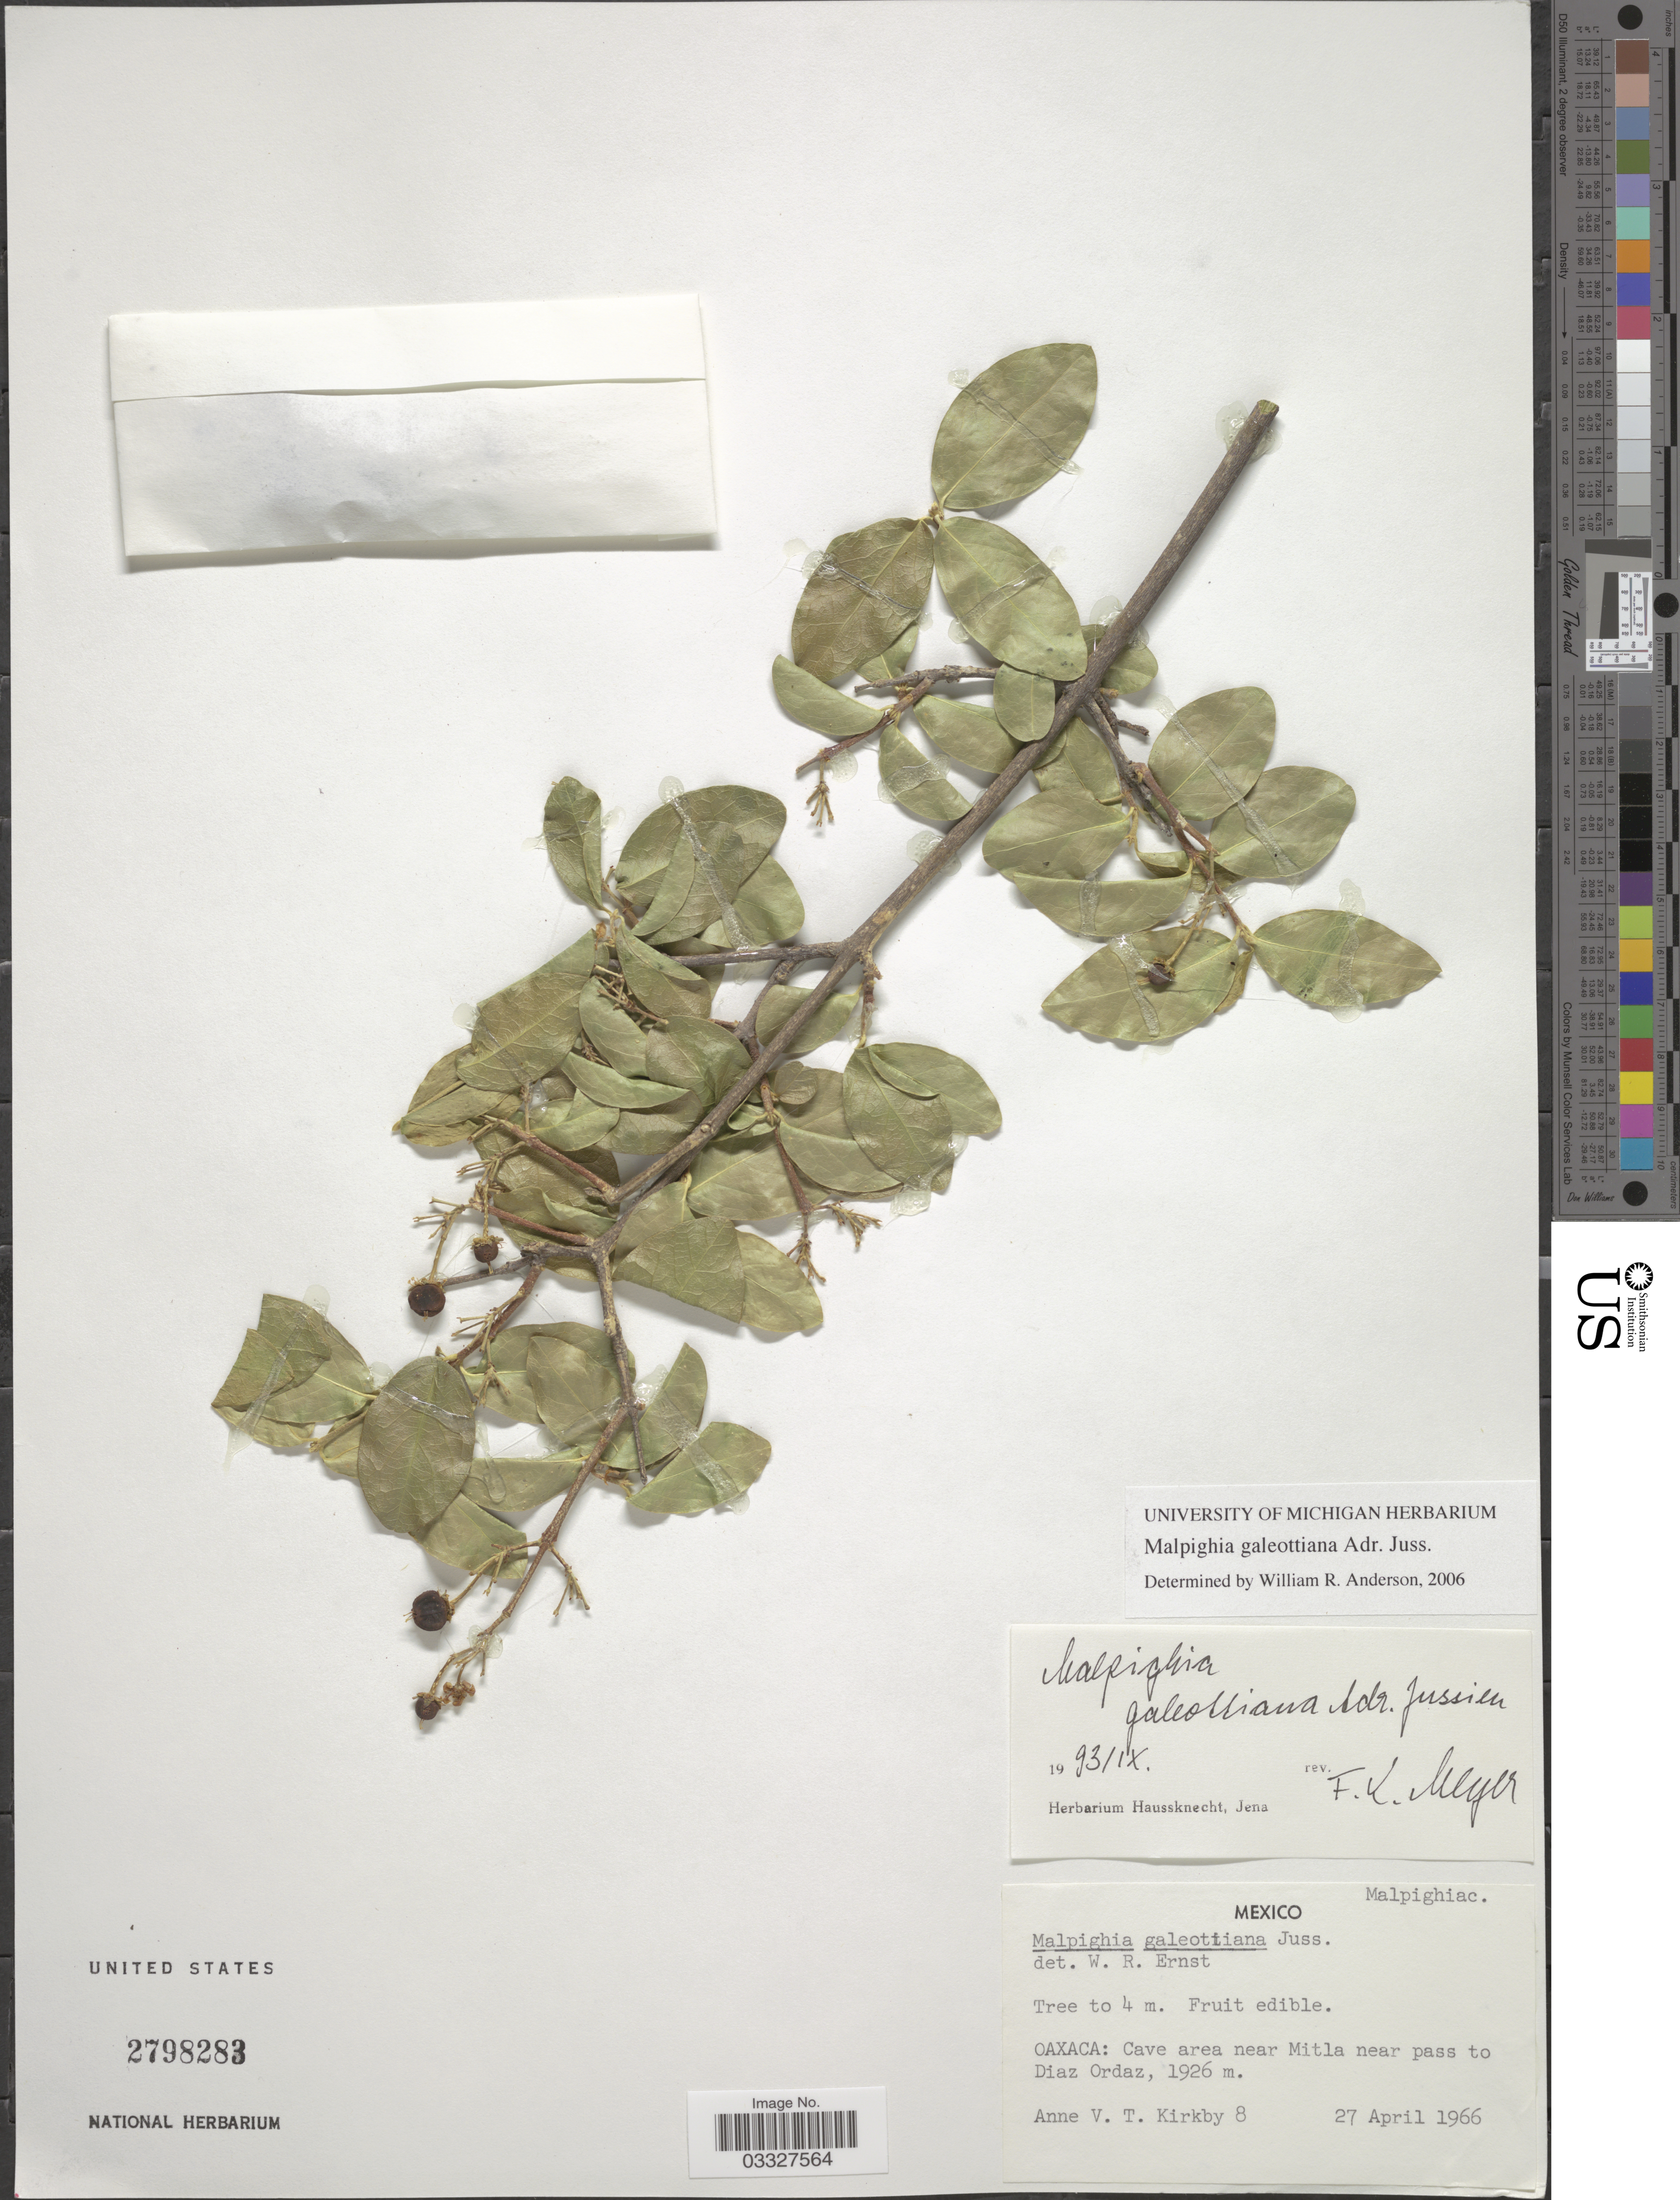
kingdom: Plantae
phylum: Tracheophyta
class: Magnoliopsida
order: Malpighiales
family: Malpighiaceae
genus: Malpighia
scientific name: Malpighia galeottiana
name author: A. Juss.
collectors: A. Kirkby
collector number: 8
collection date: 1966-04-27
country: Mexico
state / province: Oaxaca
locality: Cave area near Mitla near pass to Diaz Ordaz.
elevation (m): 1926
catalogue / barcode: US 2798283